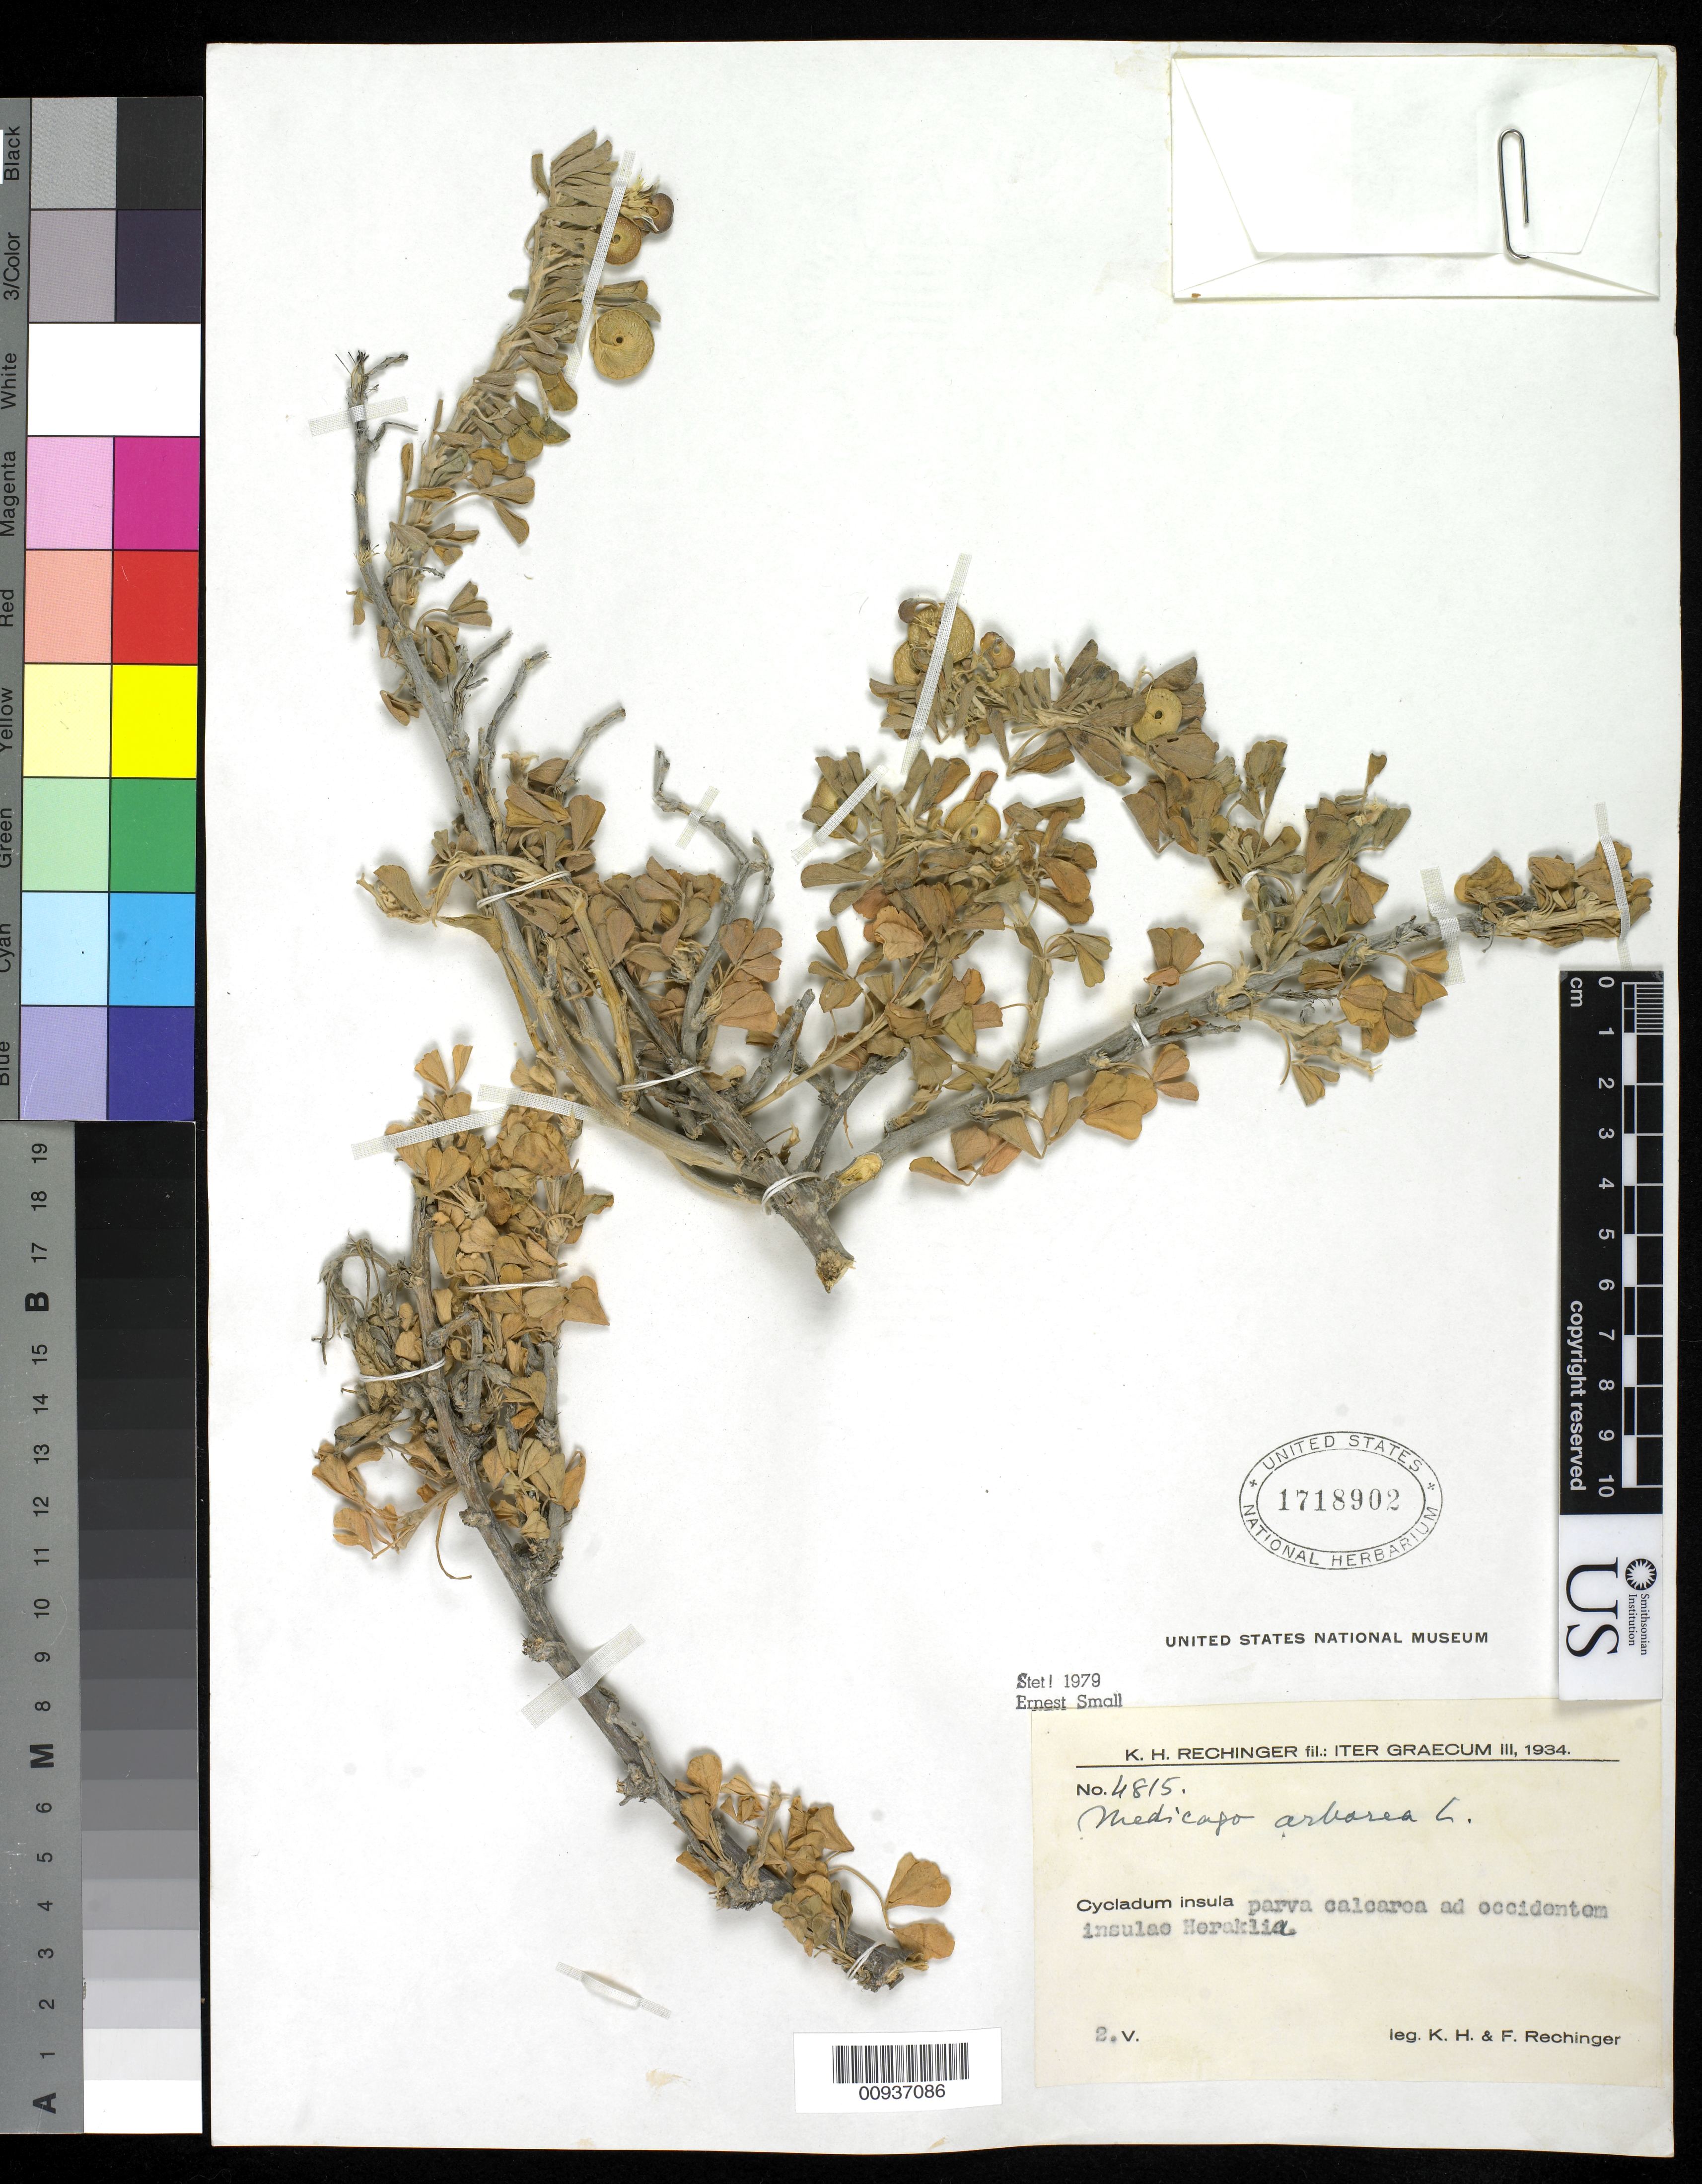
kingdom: Plantae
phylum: Tracheophyta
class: Magnoliopsida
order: Fabales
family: Fabaceae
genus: Medicago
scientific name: Medicago arborea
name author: L.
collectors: K. H. Rechinger & K. H.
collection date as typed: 05 Feb 1934 or 02 May 1934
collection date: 1934-02-05 or 1934-05-02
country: Greece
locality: Cycladum insula parva calearea ad occcidentom insulae Heraklia.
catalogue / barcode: US 1718902